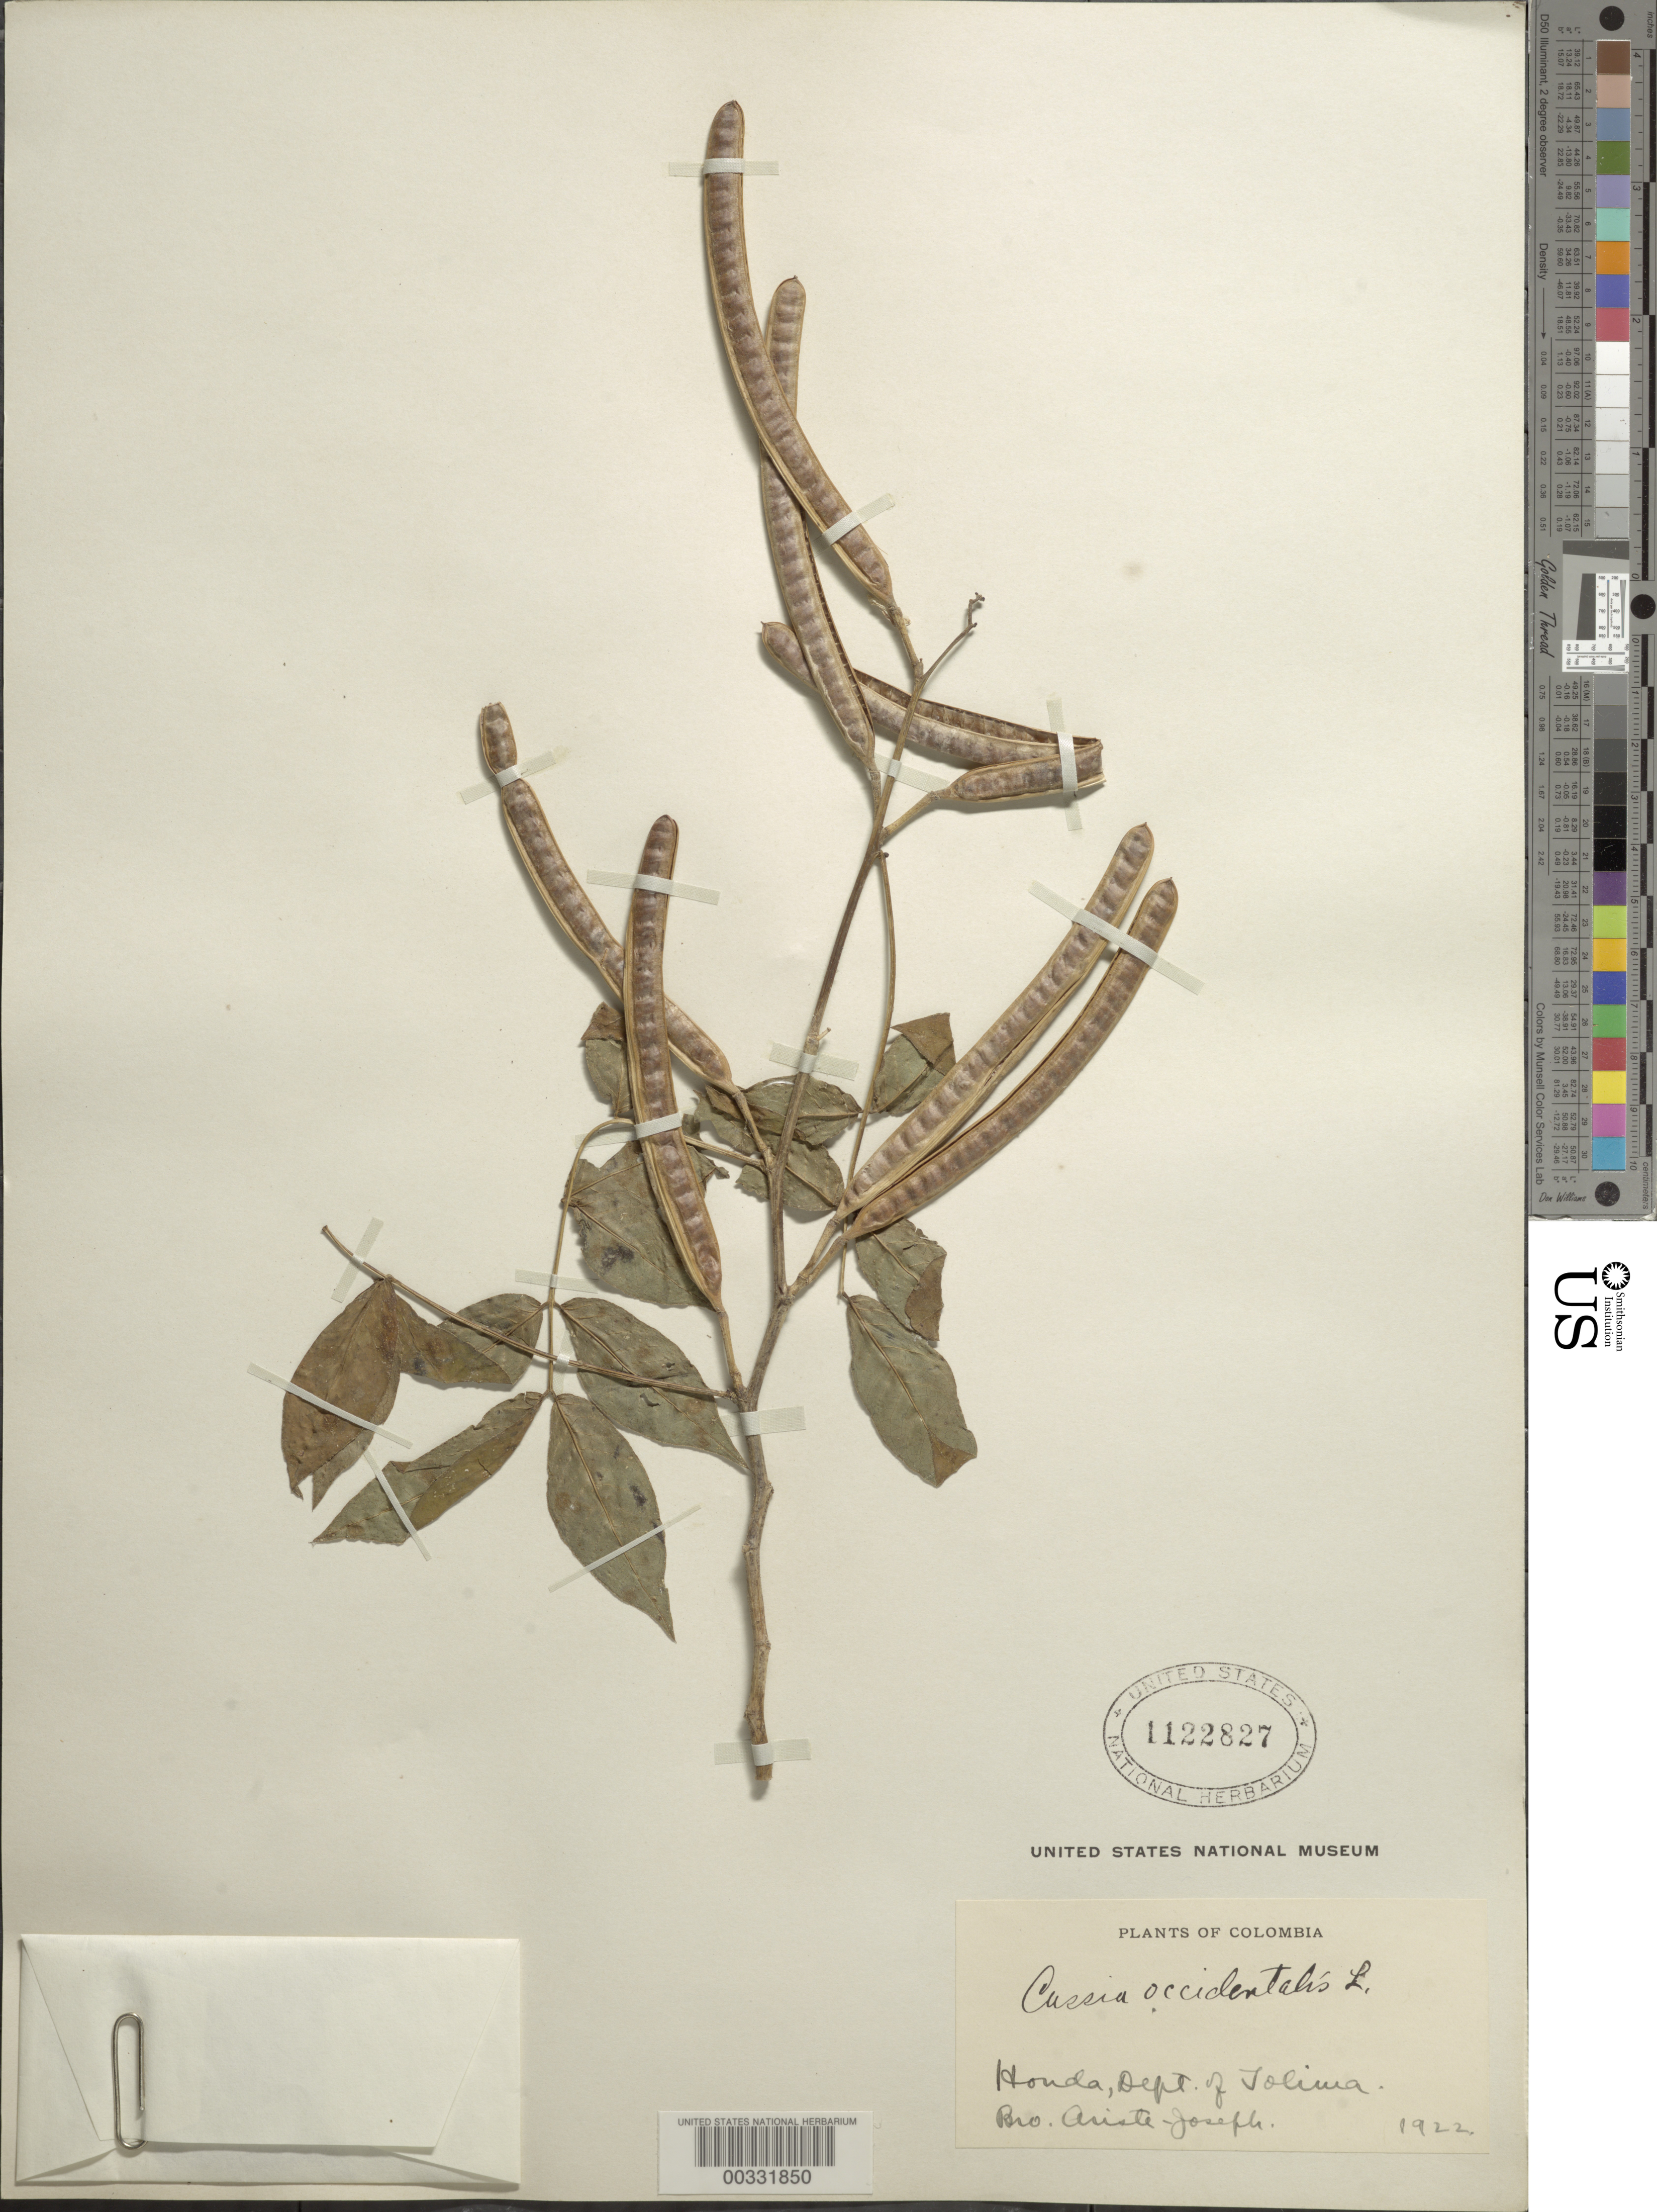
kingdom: Plantae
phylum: Tracheophyta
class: Magnoliopsida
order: Fabales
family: Fabaceae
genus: Senna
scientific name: Senna occidentalis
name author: (L.) Link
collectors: Bro. Ariste-Joseph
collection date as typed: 1922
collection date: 1922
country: Colombia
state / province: Tolima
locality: Honda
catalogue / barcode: US 1122827